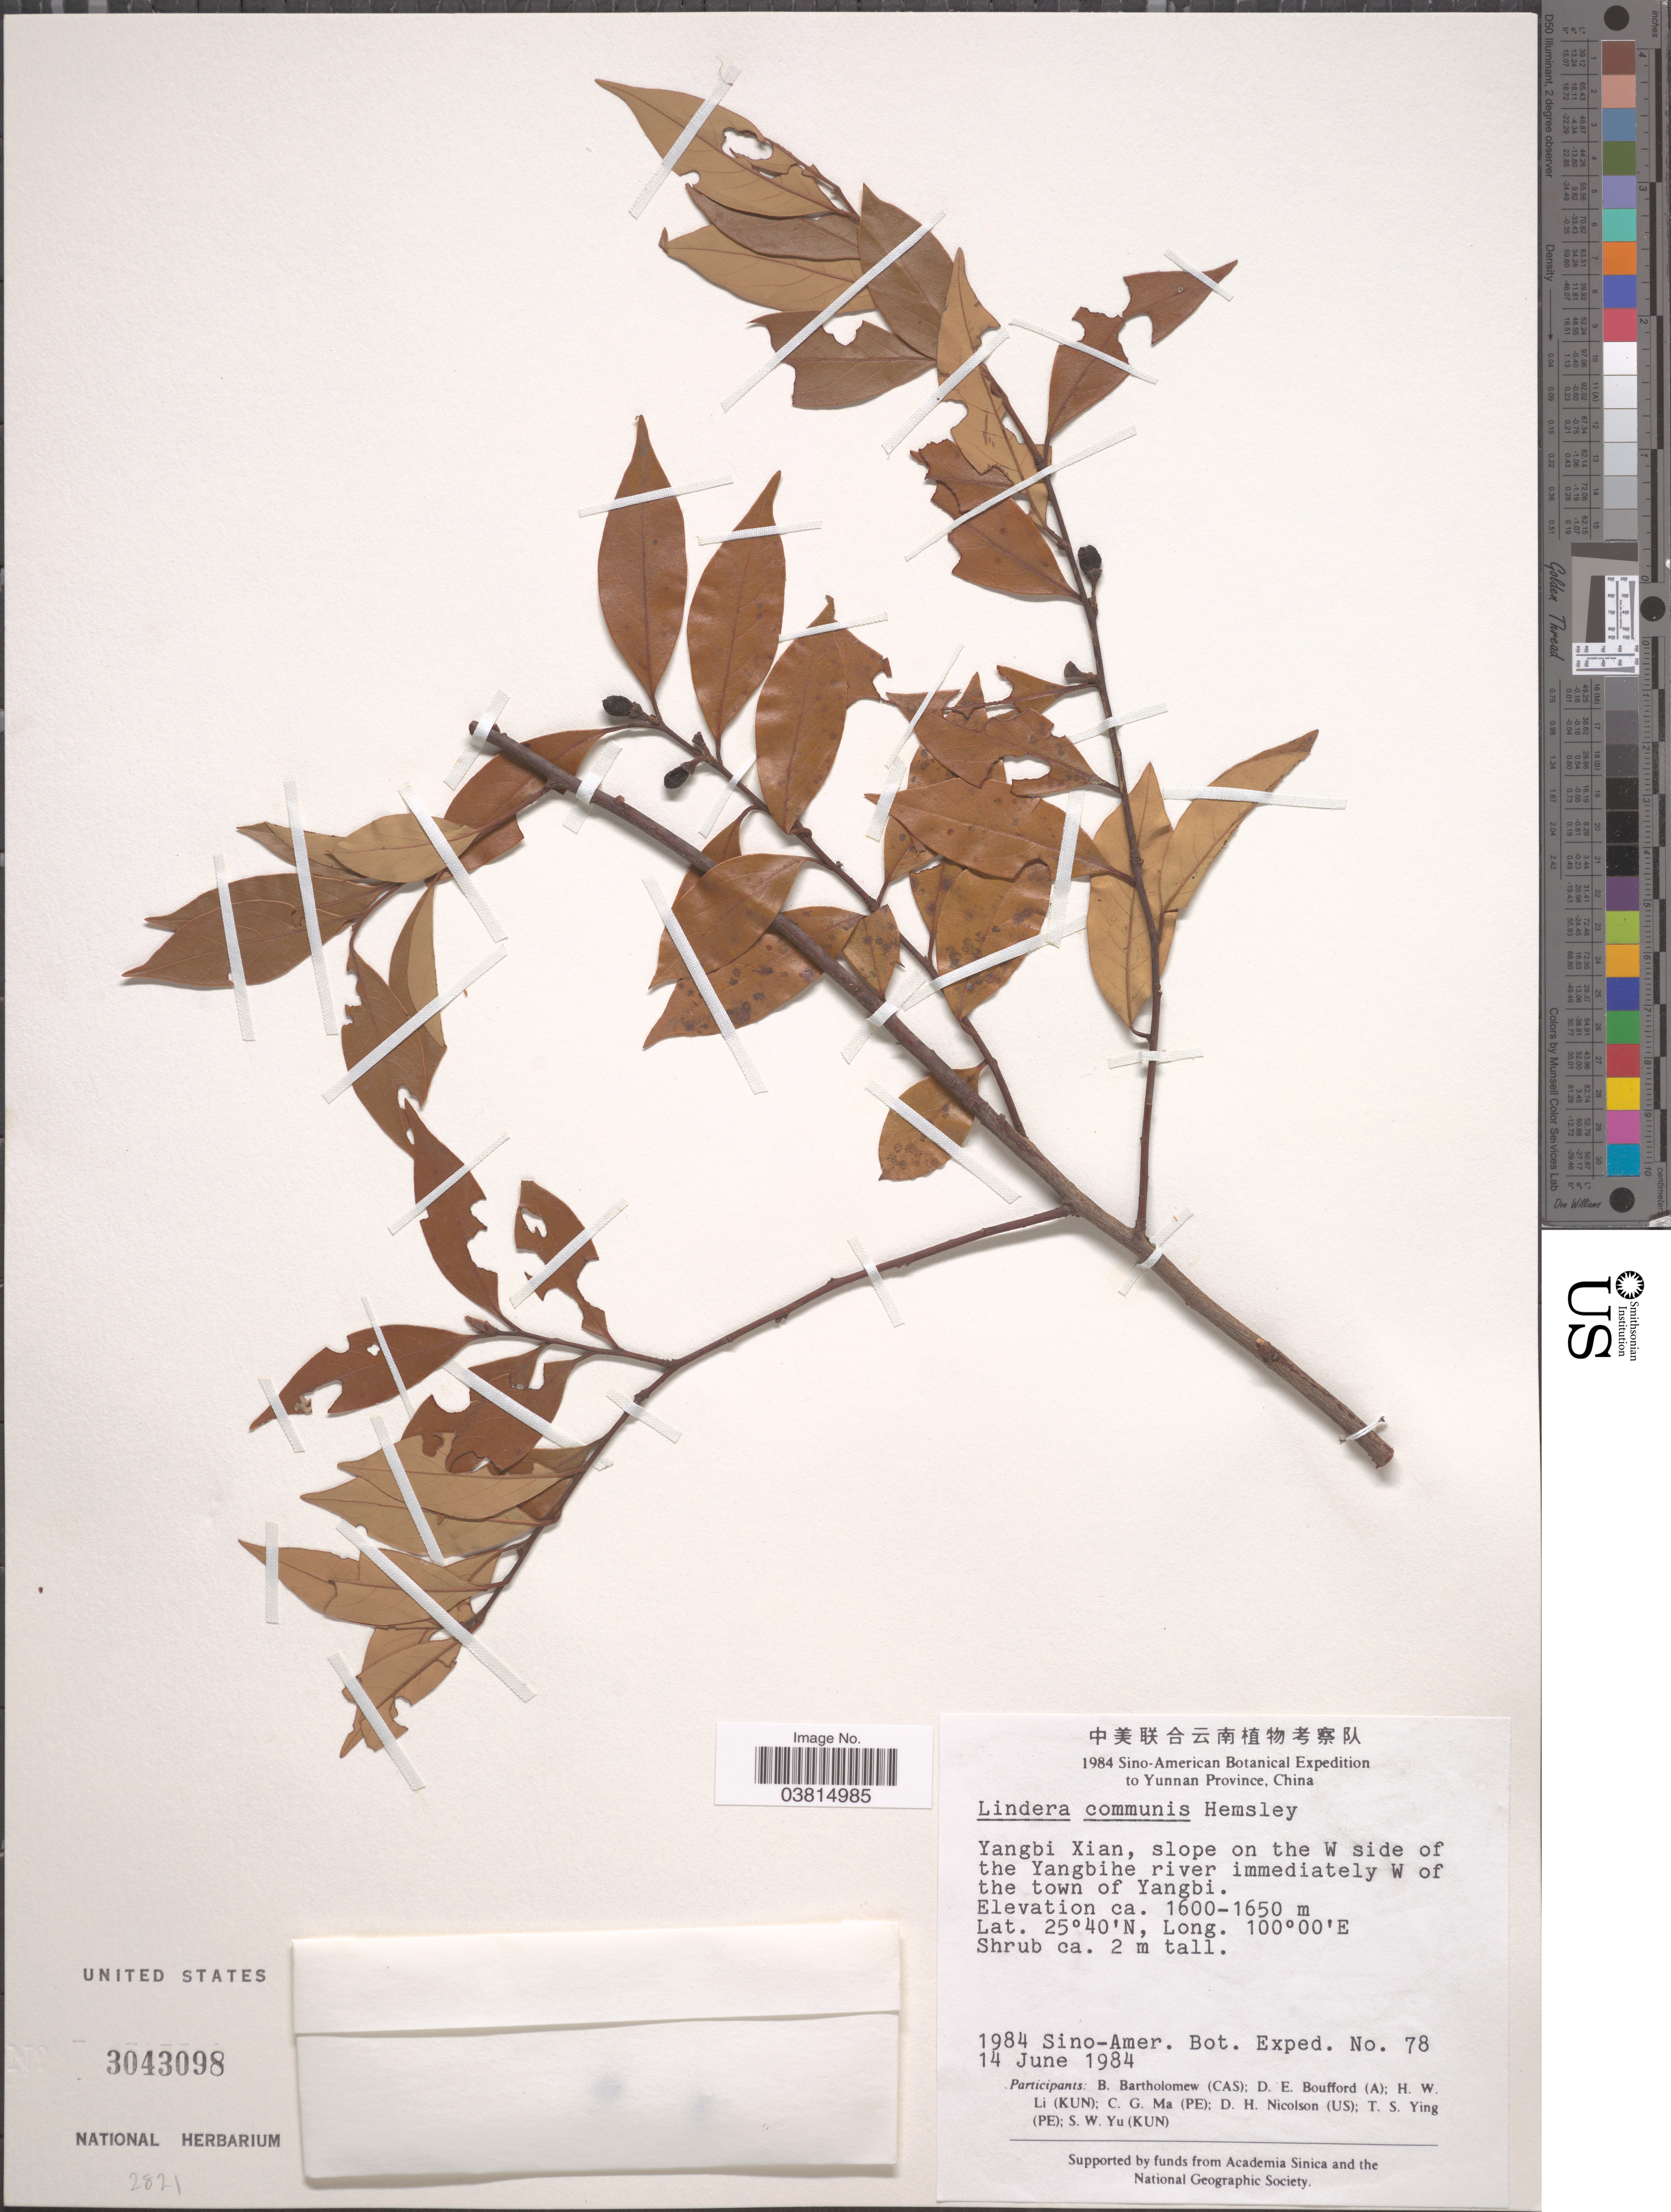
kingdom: Plantae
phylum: Tracheophyta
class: Magnoliopsida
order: Laurales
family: Lauraceae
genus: Lindera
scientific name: Lindera communis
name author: Hemsl.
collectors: Sino-Amer. Bot. Exped. 1984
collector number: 78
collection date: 1984-06-14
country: China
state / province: Yunnan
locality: Yangbi Xian, slope on the W side of the Yangbihe river immediately W of the town of Yangbi.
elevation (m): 1600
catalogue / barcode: US 3043098